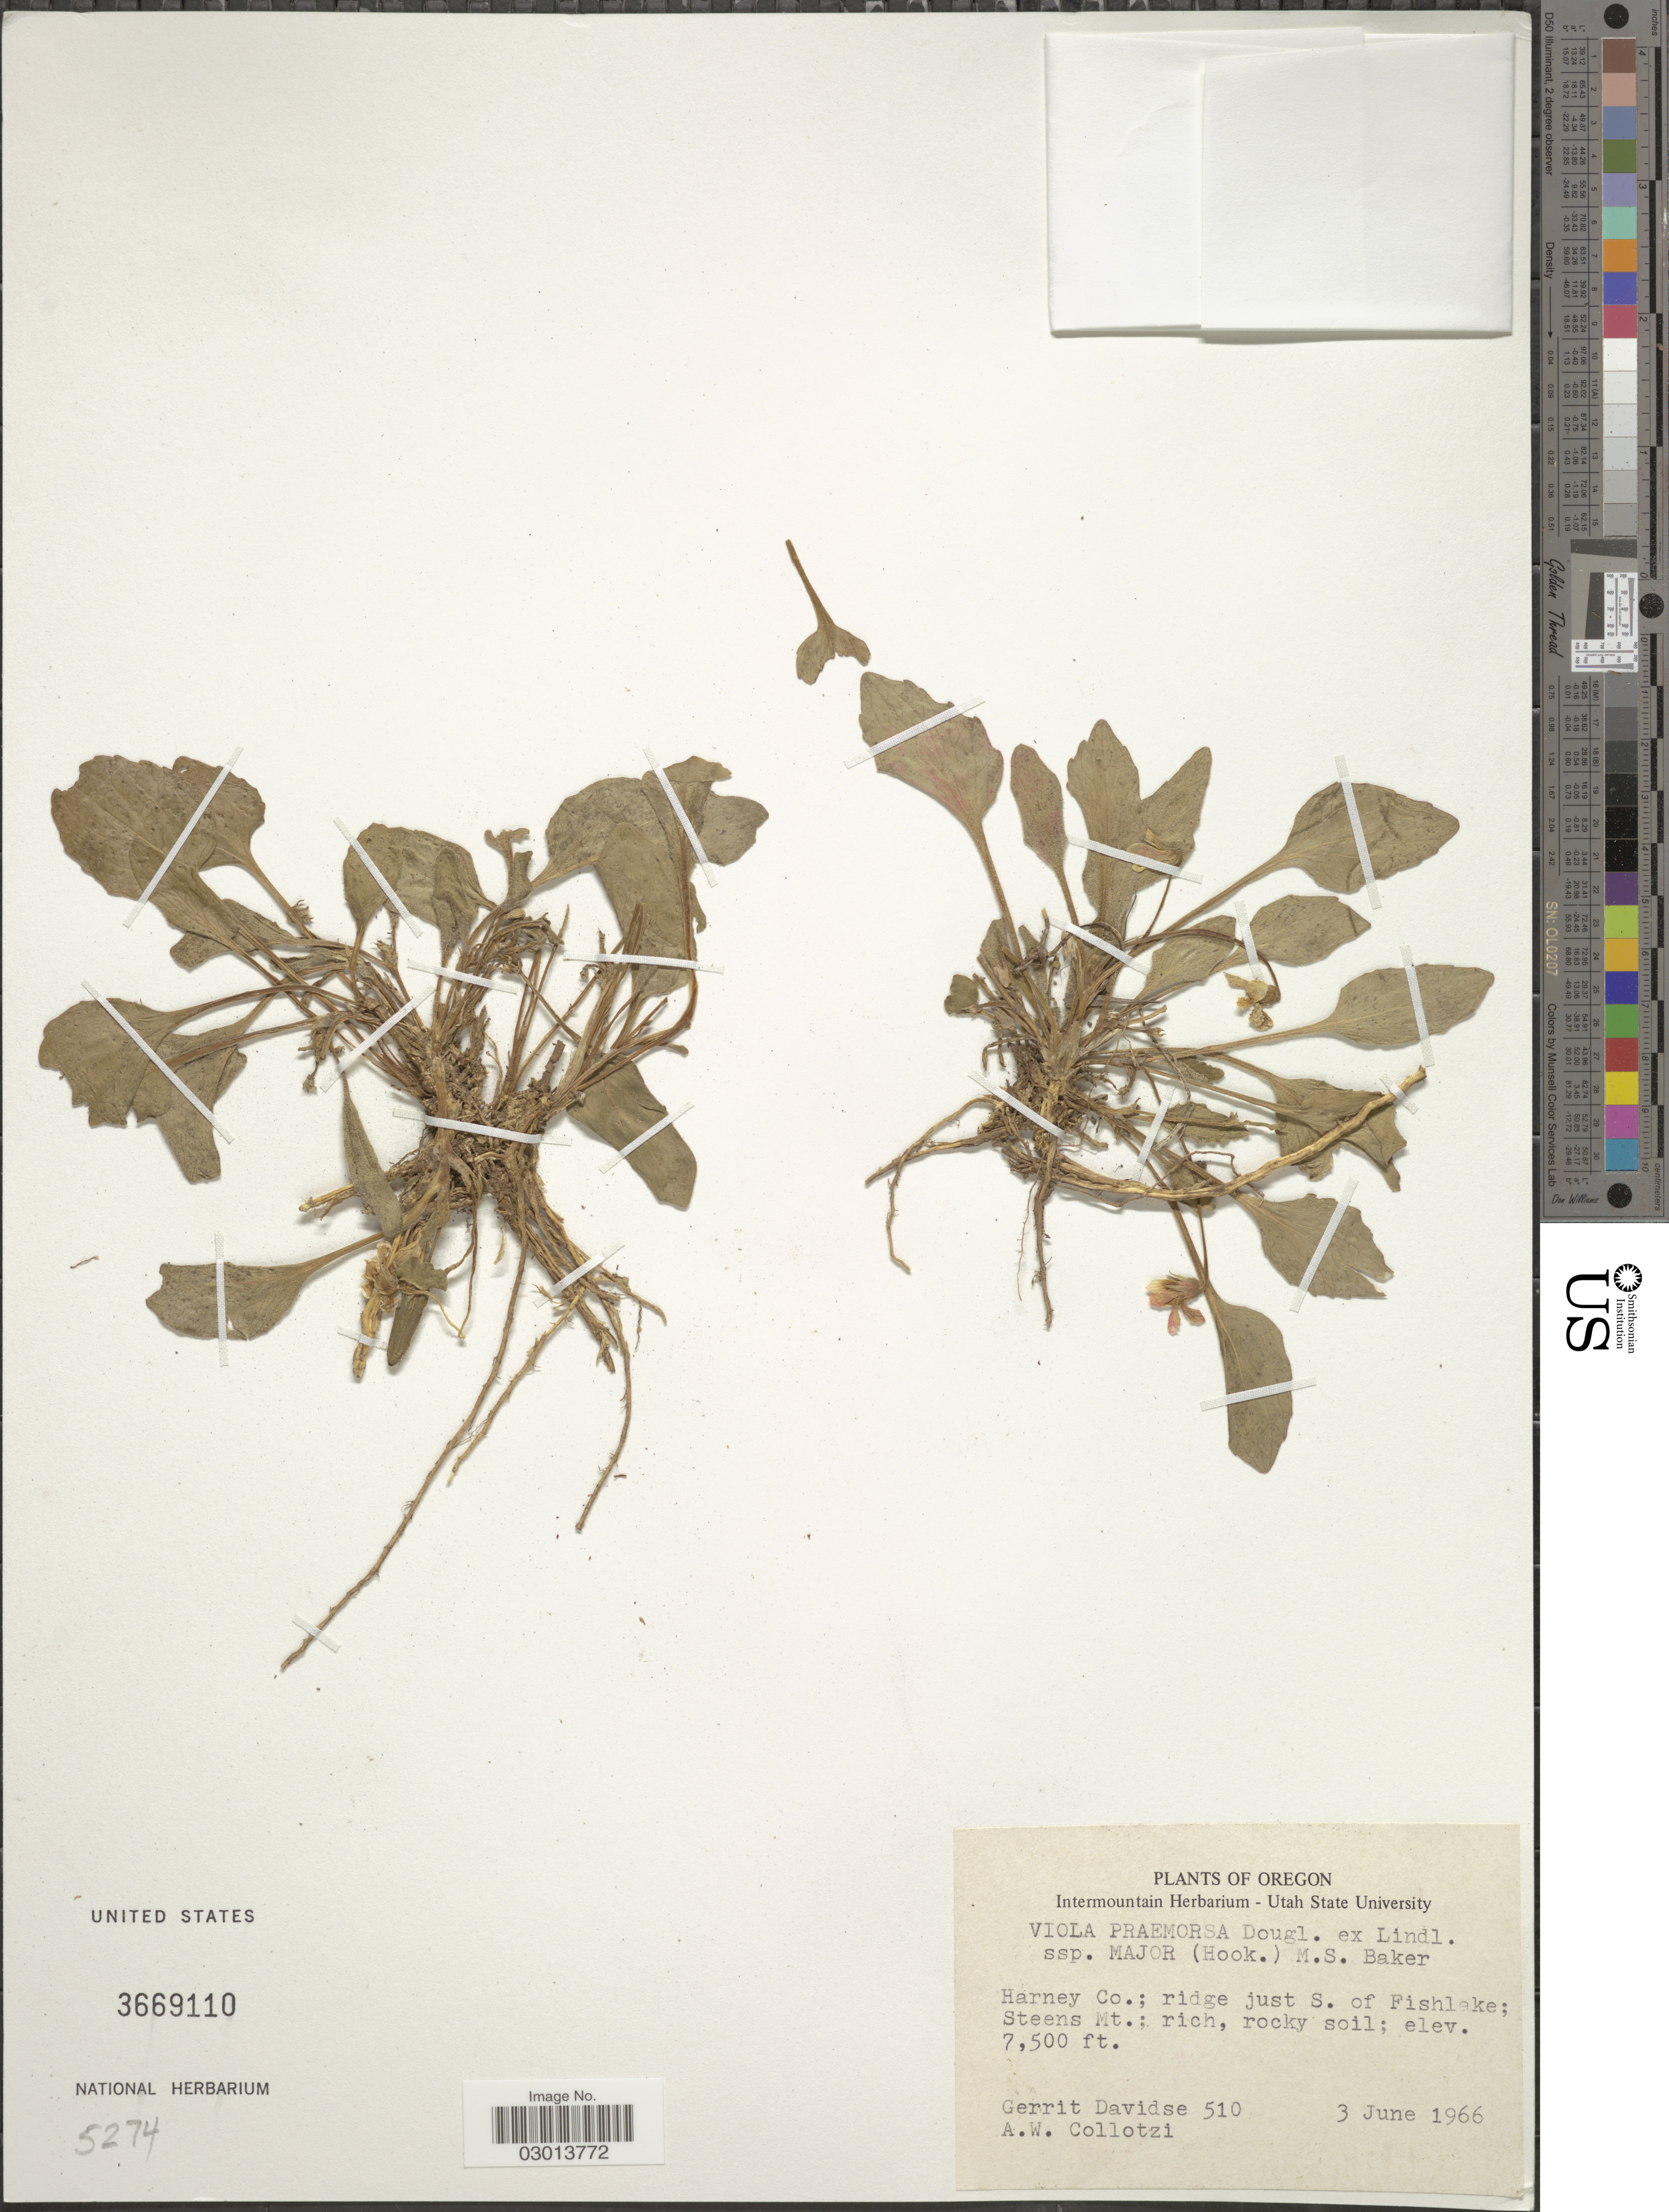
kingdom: Plantae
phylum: Tracheophyta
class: Magnoliopsida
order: Malpighiales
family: Violaceae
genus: Viola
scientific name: Viola praemorsa subsp. major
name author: (Hook.) M.S. Baker & Clausen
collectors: G. Davidse & A. W. Collotzi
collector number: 510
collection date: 1966-06-03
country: United States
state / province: Oregon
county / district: Harney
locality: Harney Co.; ridge just S. of Fishlake; Steens Mt.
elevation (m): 2286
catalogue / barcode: US 3669110